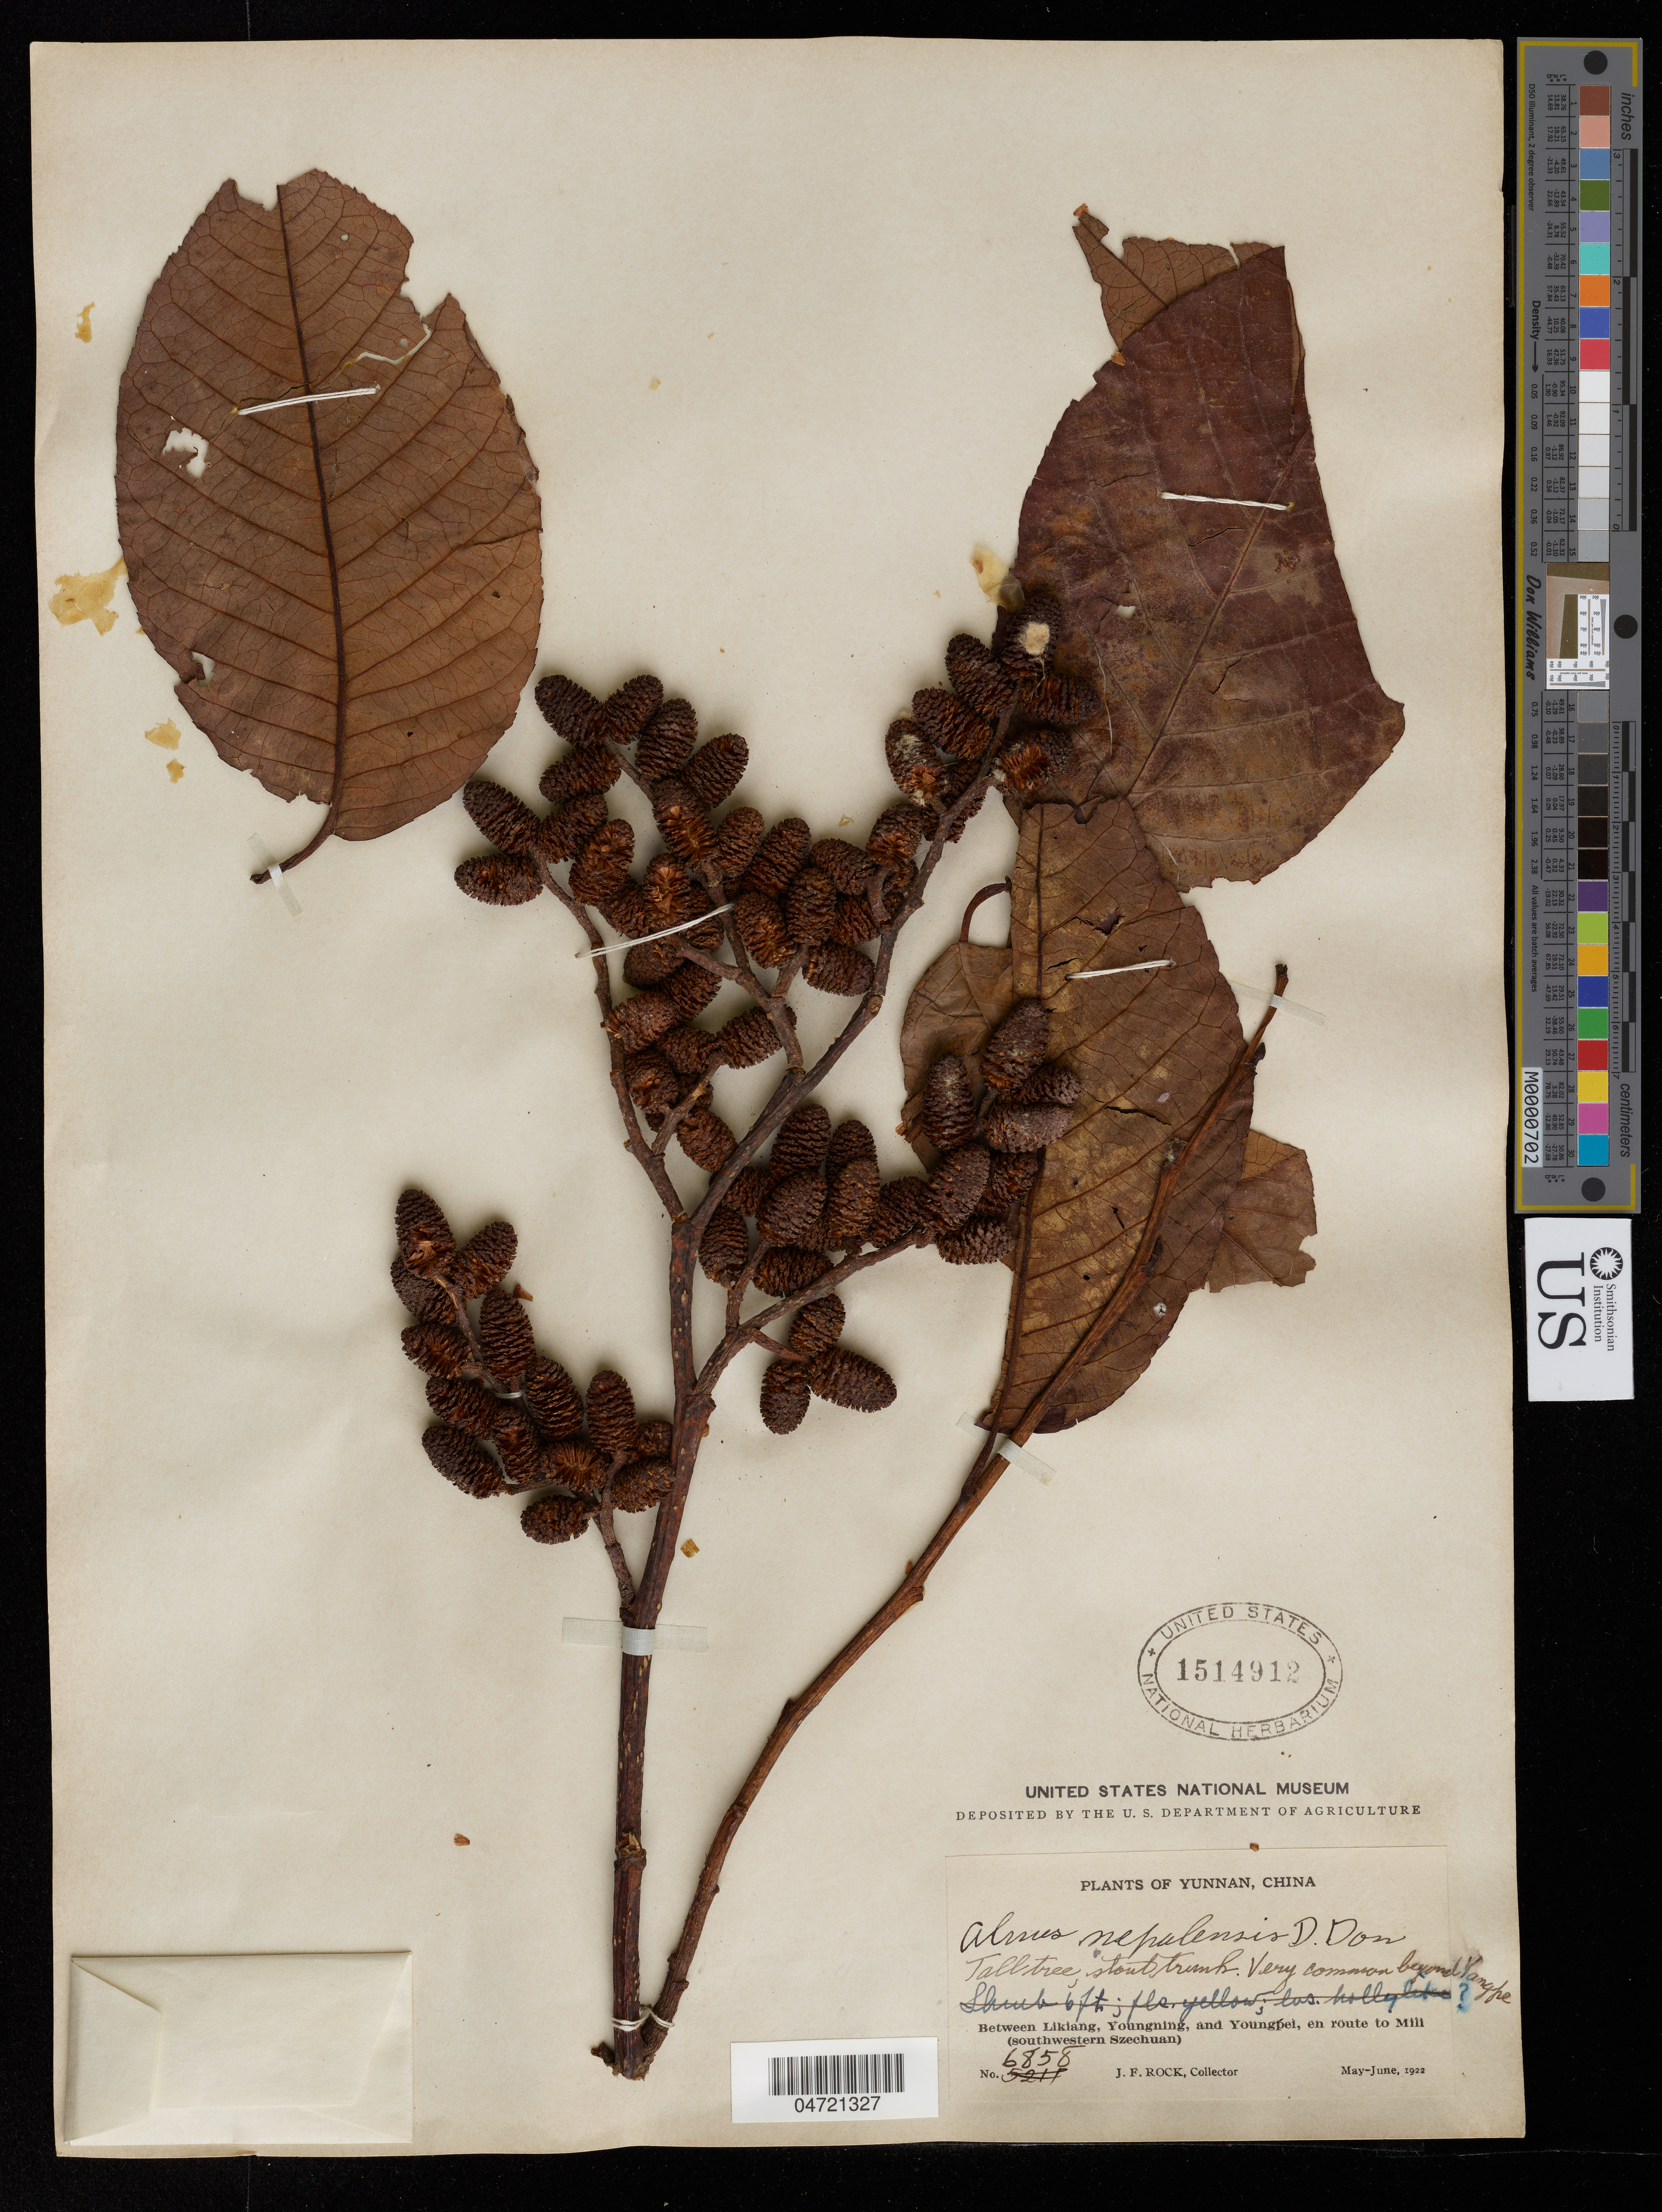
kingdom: Plantae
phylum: Tracheophyta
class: Magnoliopsida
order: Fagales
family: Betulaceae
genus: Alnus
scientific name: Alnus nepalensis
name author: D. Don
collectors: J. Rock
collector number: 6858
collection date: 1922-05/1922-06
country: China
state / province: Yunnan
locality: Between Likiang, Youngning, and Youngpei, en route to Mili (southwestern Szechuan).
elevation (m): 2438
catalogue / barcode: US 1514912